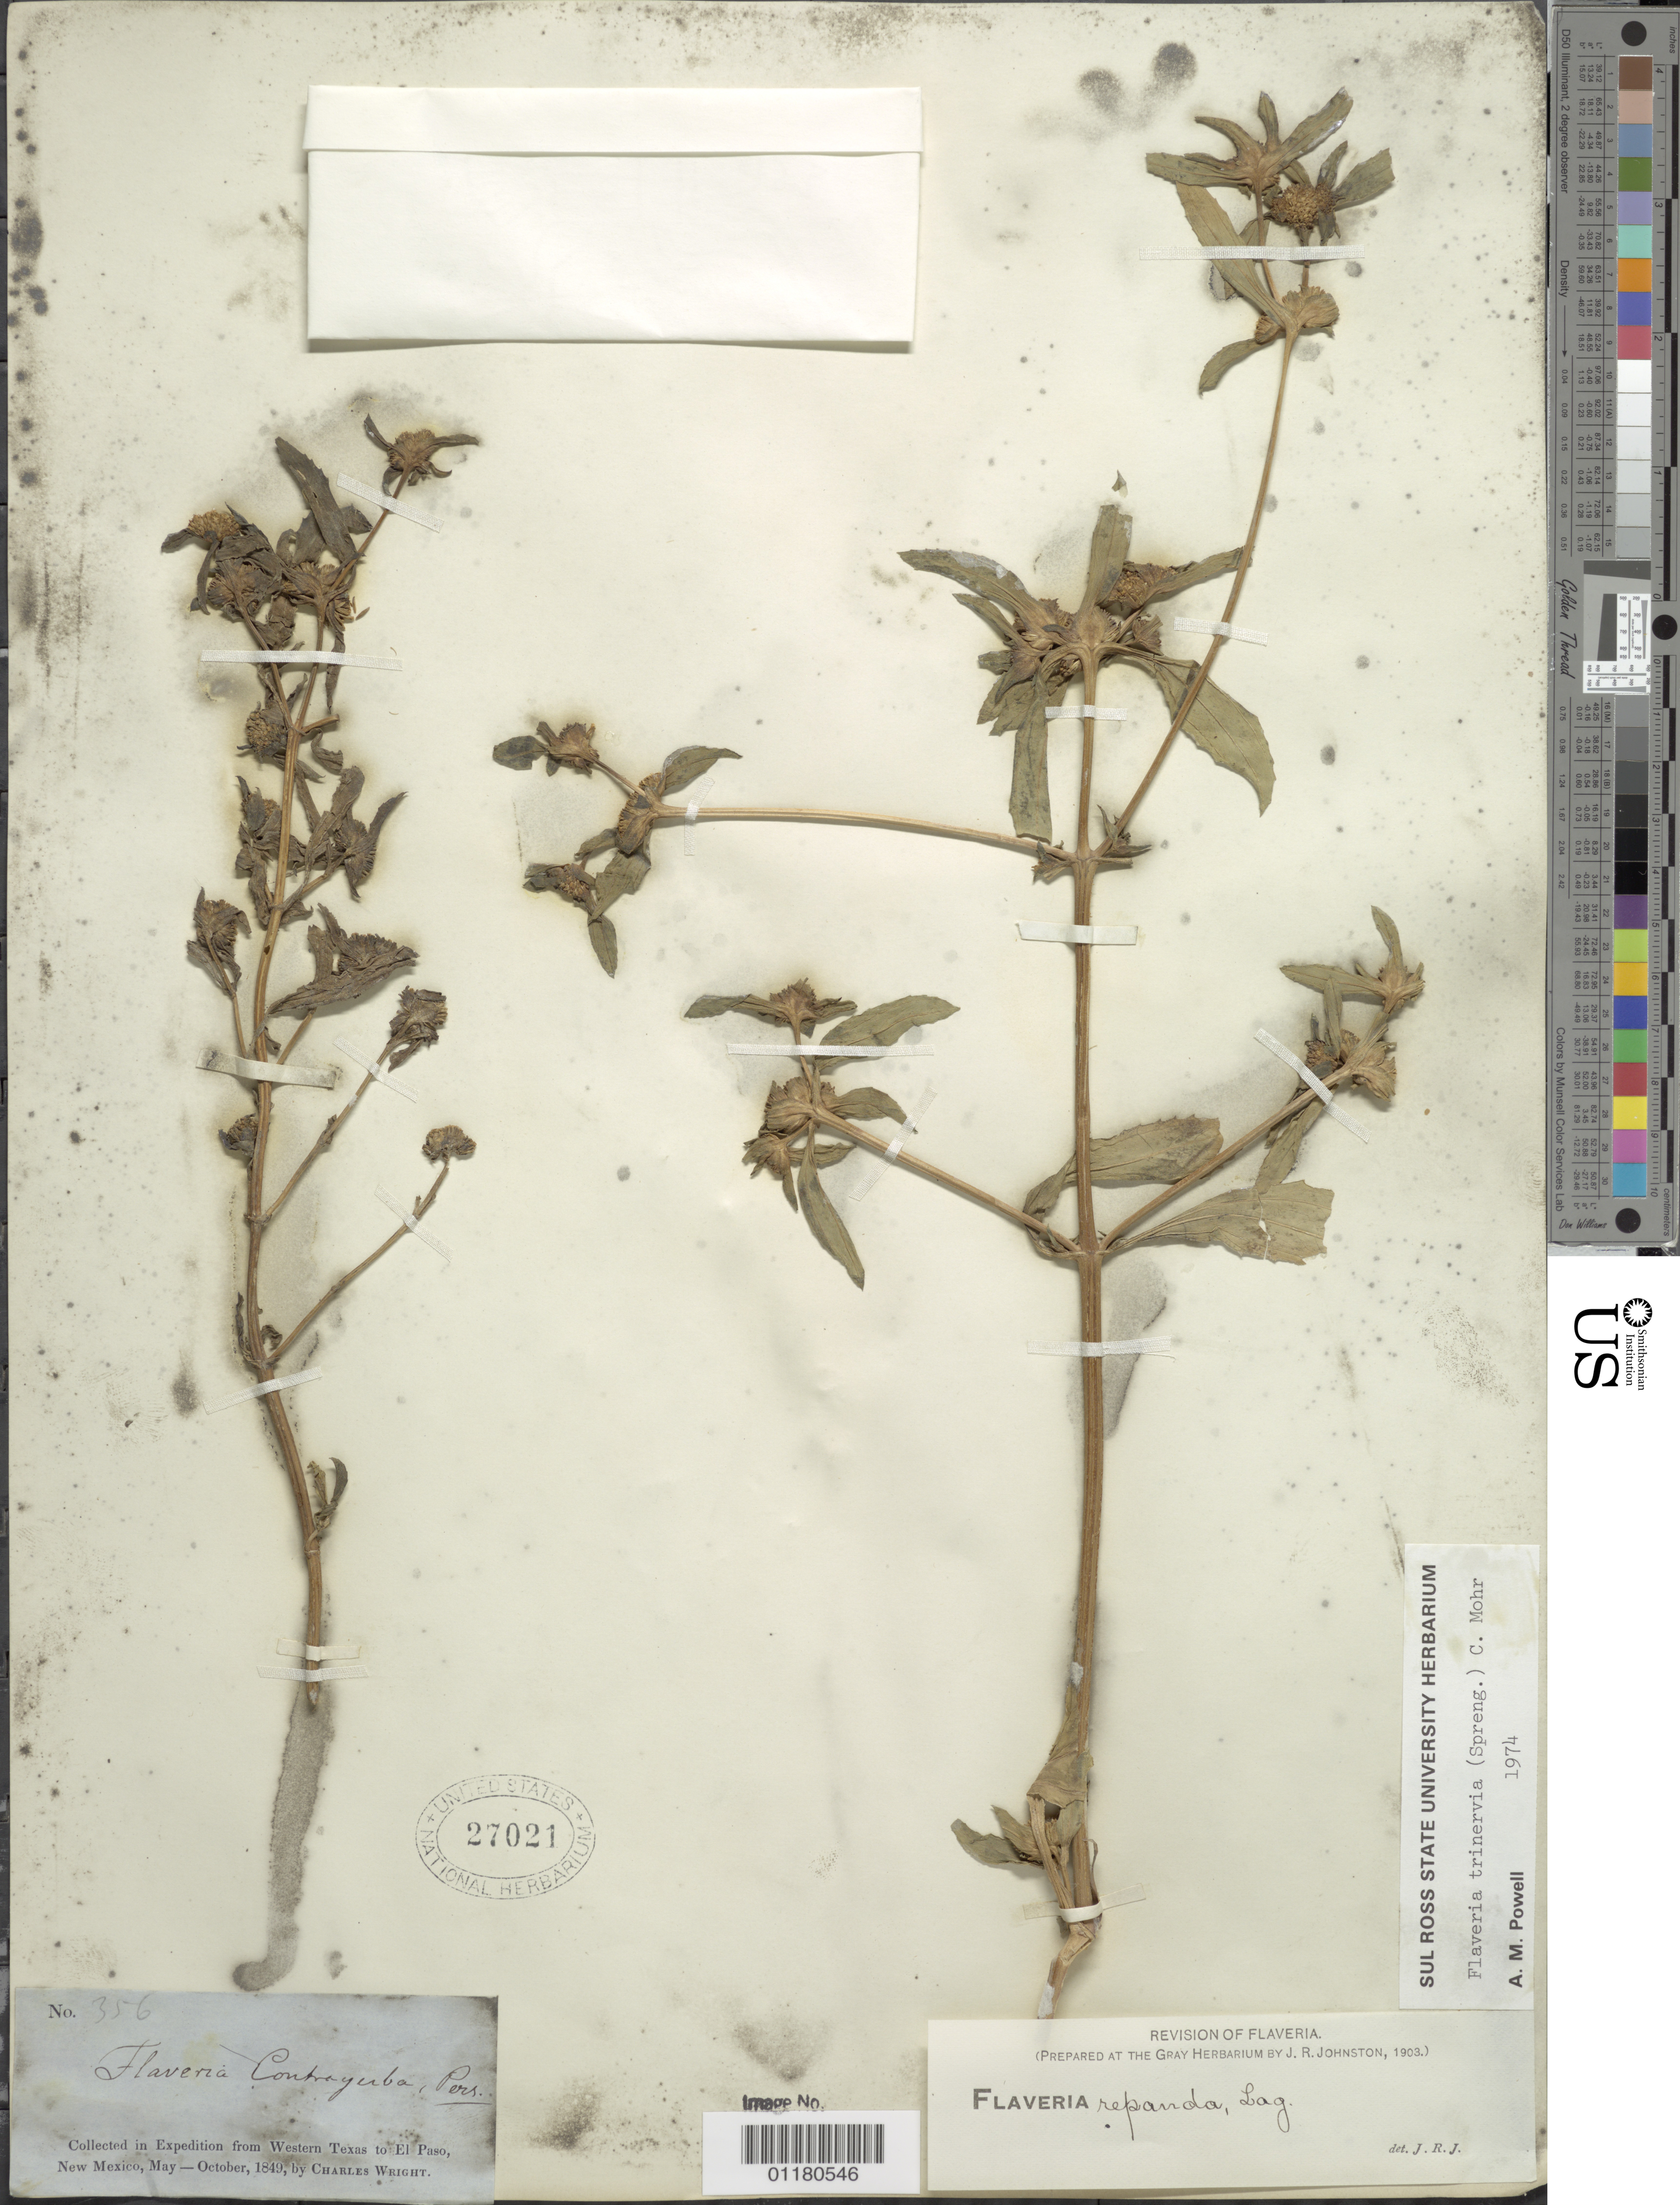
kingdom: Plantae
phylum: Tracheophyta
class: Magnoliopsida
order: Asterales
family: Asteraceae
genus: Flaveria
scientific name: Flaveria trinervia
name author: (Spreng.) C. Mohr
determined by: Powell, A. M.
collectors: C. Wright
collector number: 356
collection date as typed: May 1849 to -- Oct 1849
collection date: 1849-05/1849-10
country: United States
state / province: New Mexico / Texas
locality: W Texas to El Paso, New Mexico.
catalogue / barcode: US 27021